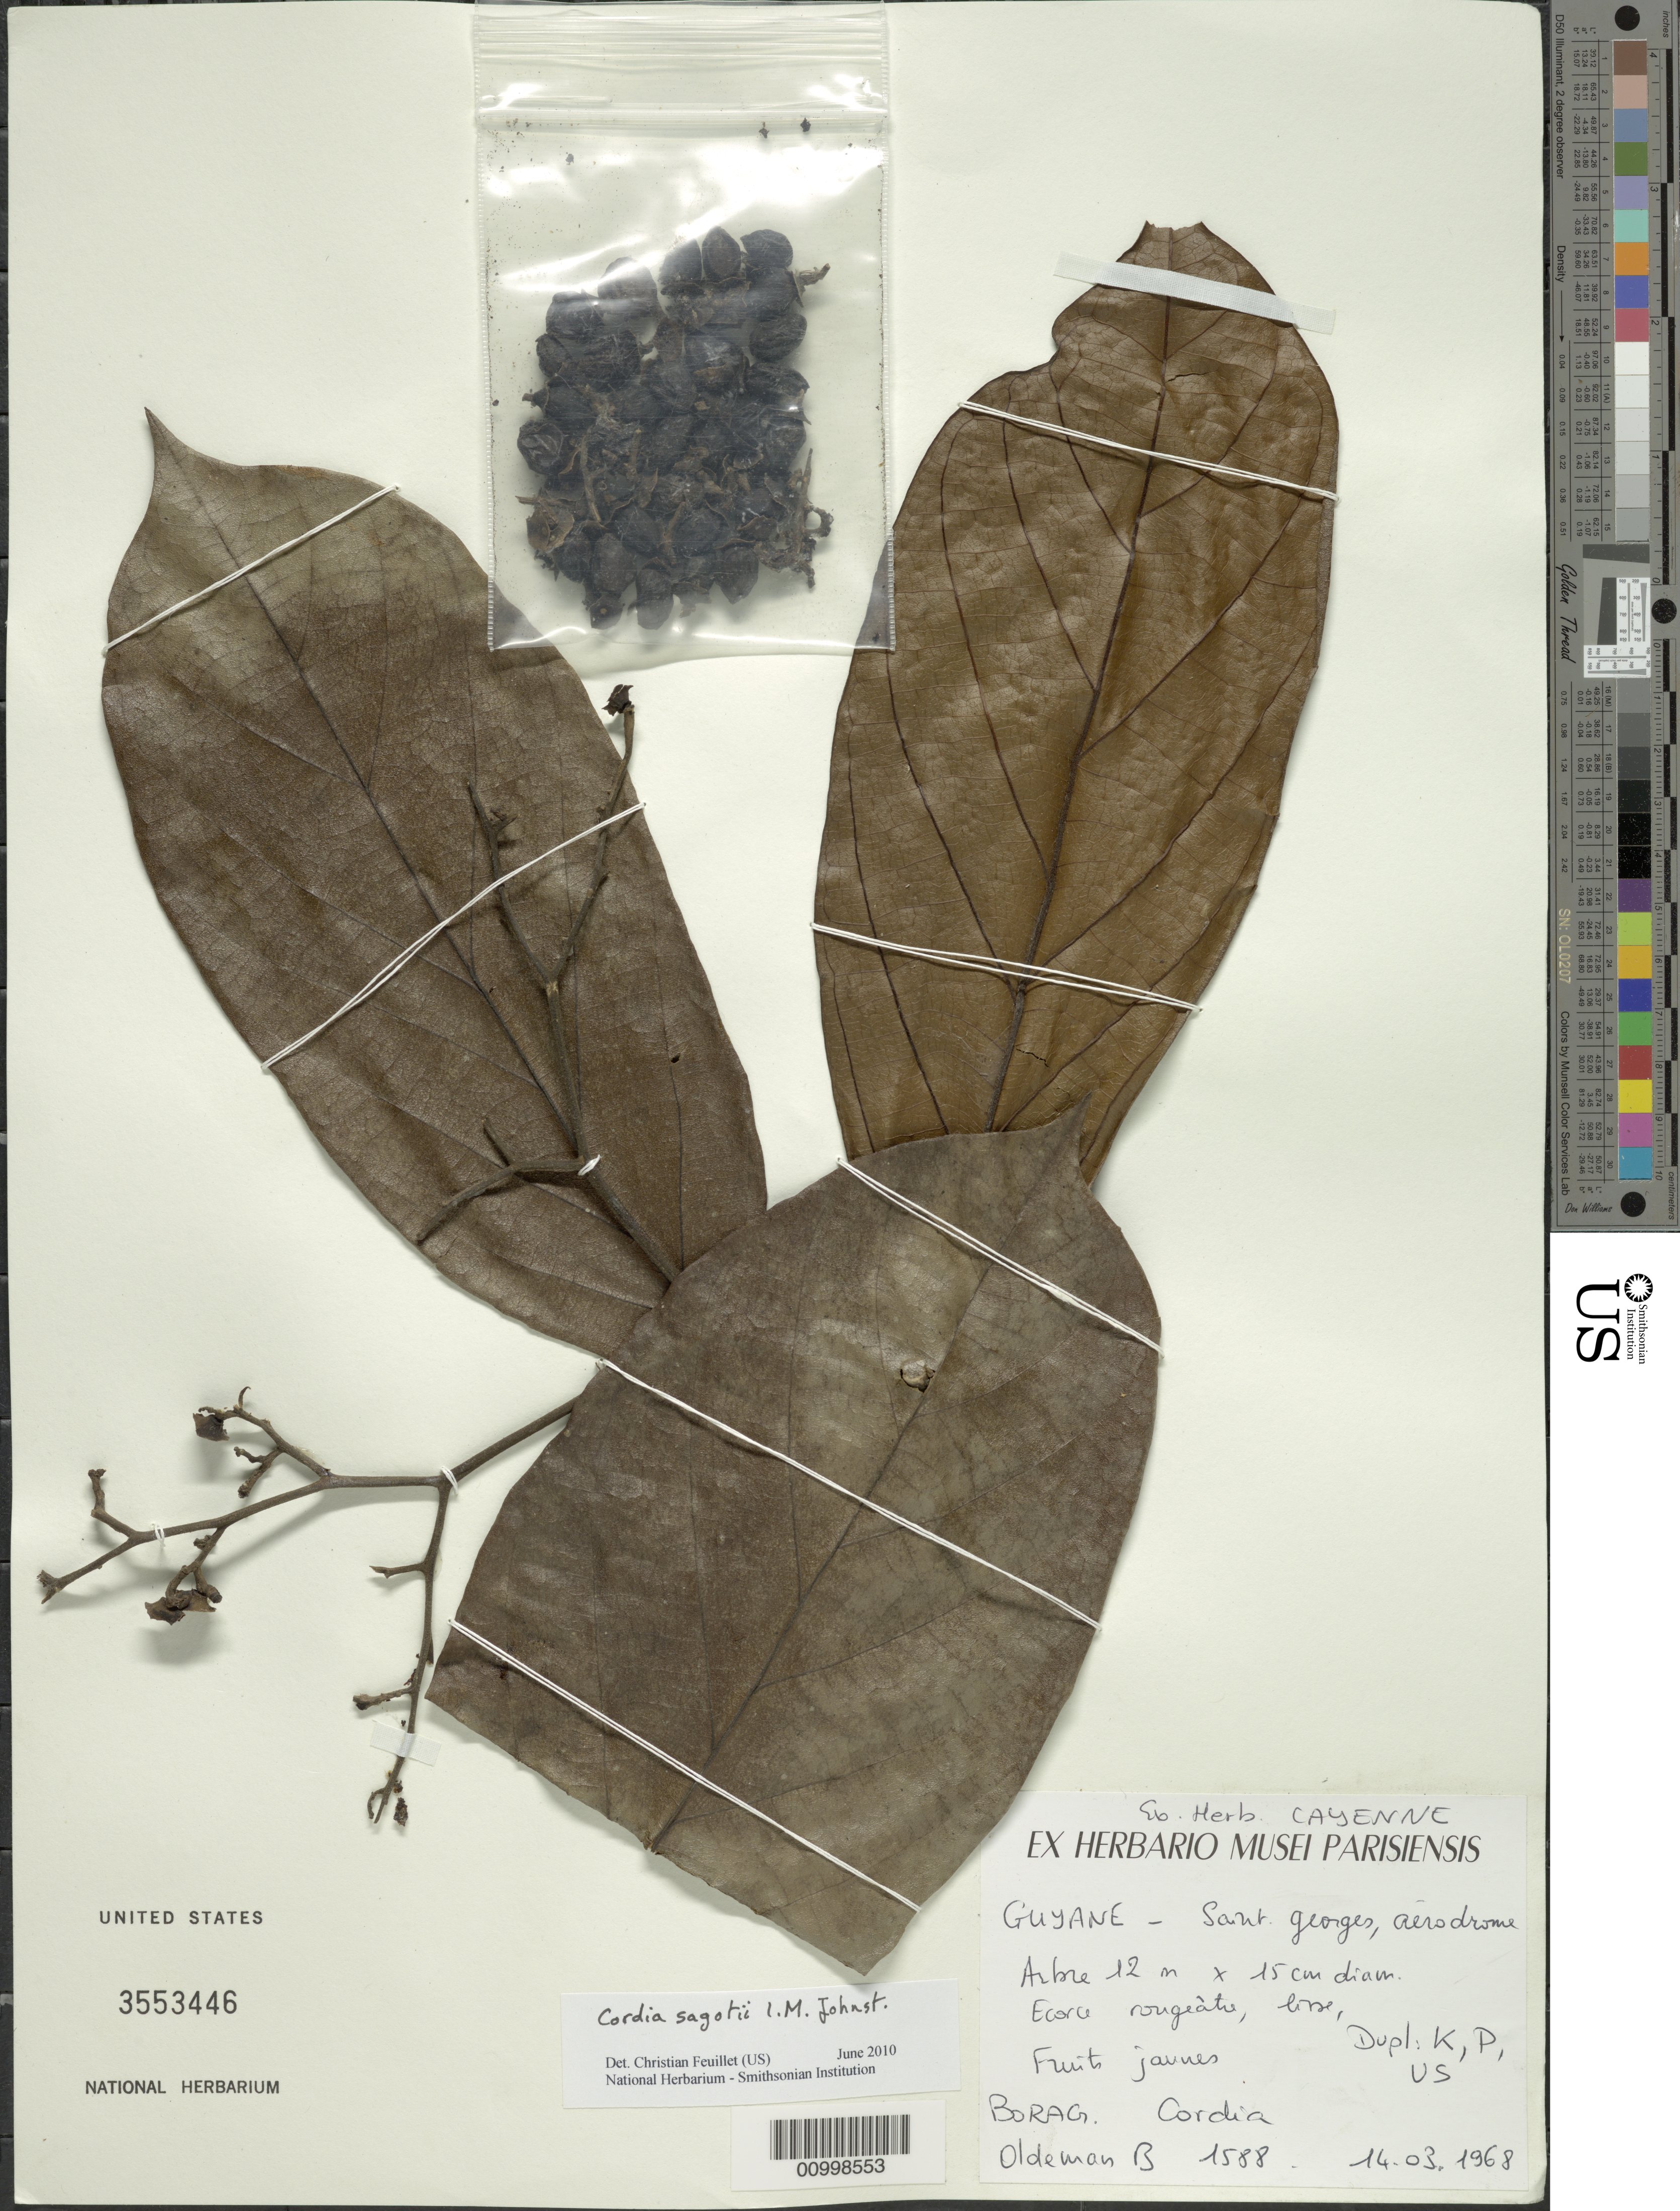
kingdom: Plantae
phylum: Tracheophyta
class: Magnoliopsida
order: Boraginales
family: Cordiaceae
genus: Cordia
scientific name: Cordia sagotii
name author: I.M. Johnst.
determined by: Feuillet, C.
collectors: R. Oldeman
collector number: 1588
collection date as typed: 14-Mar-68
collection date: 1968-03-14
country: French Guiana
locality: Saint Georges, aerodrome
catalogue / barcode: US 3553446